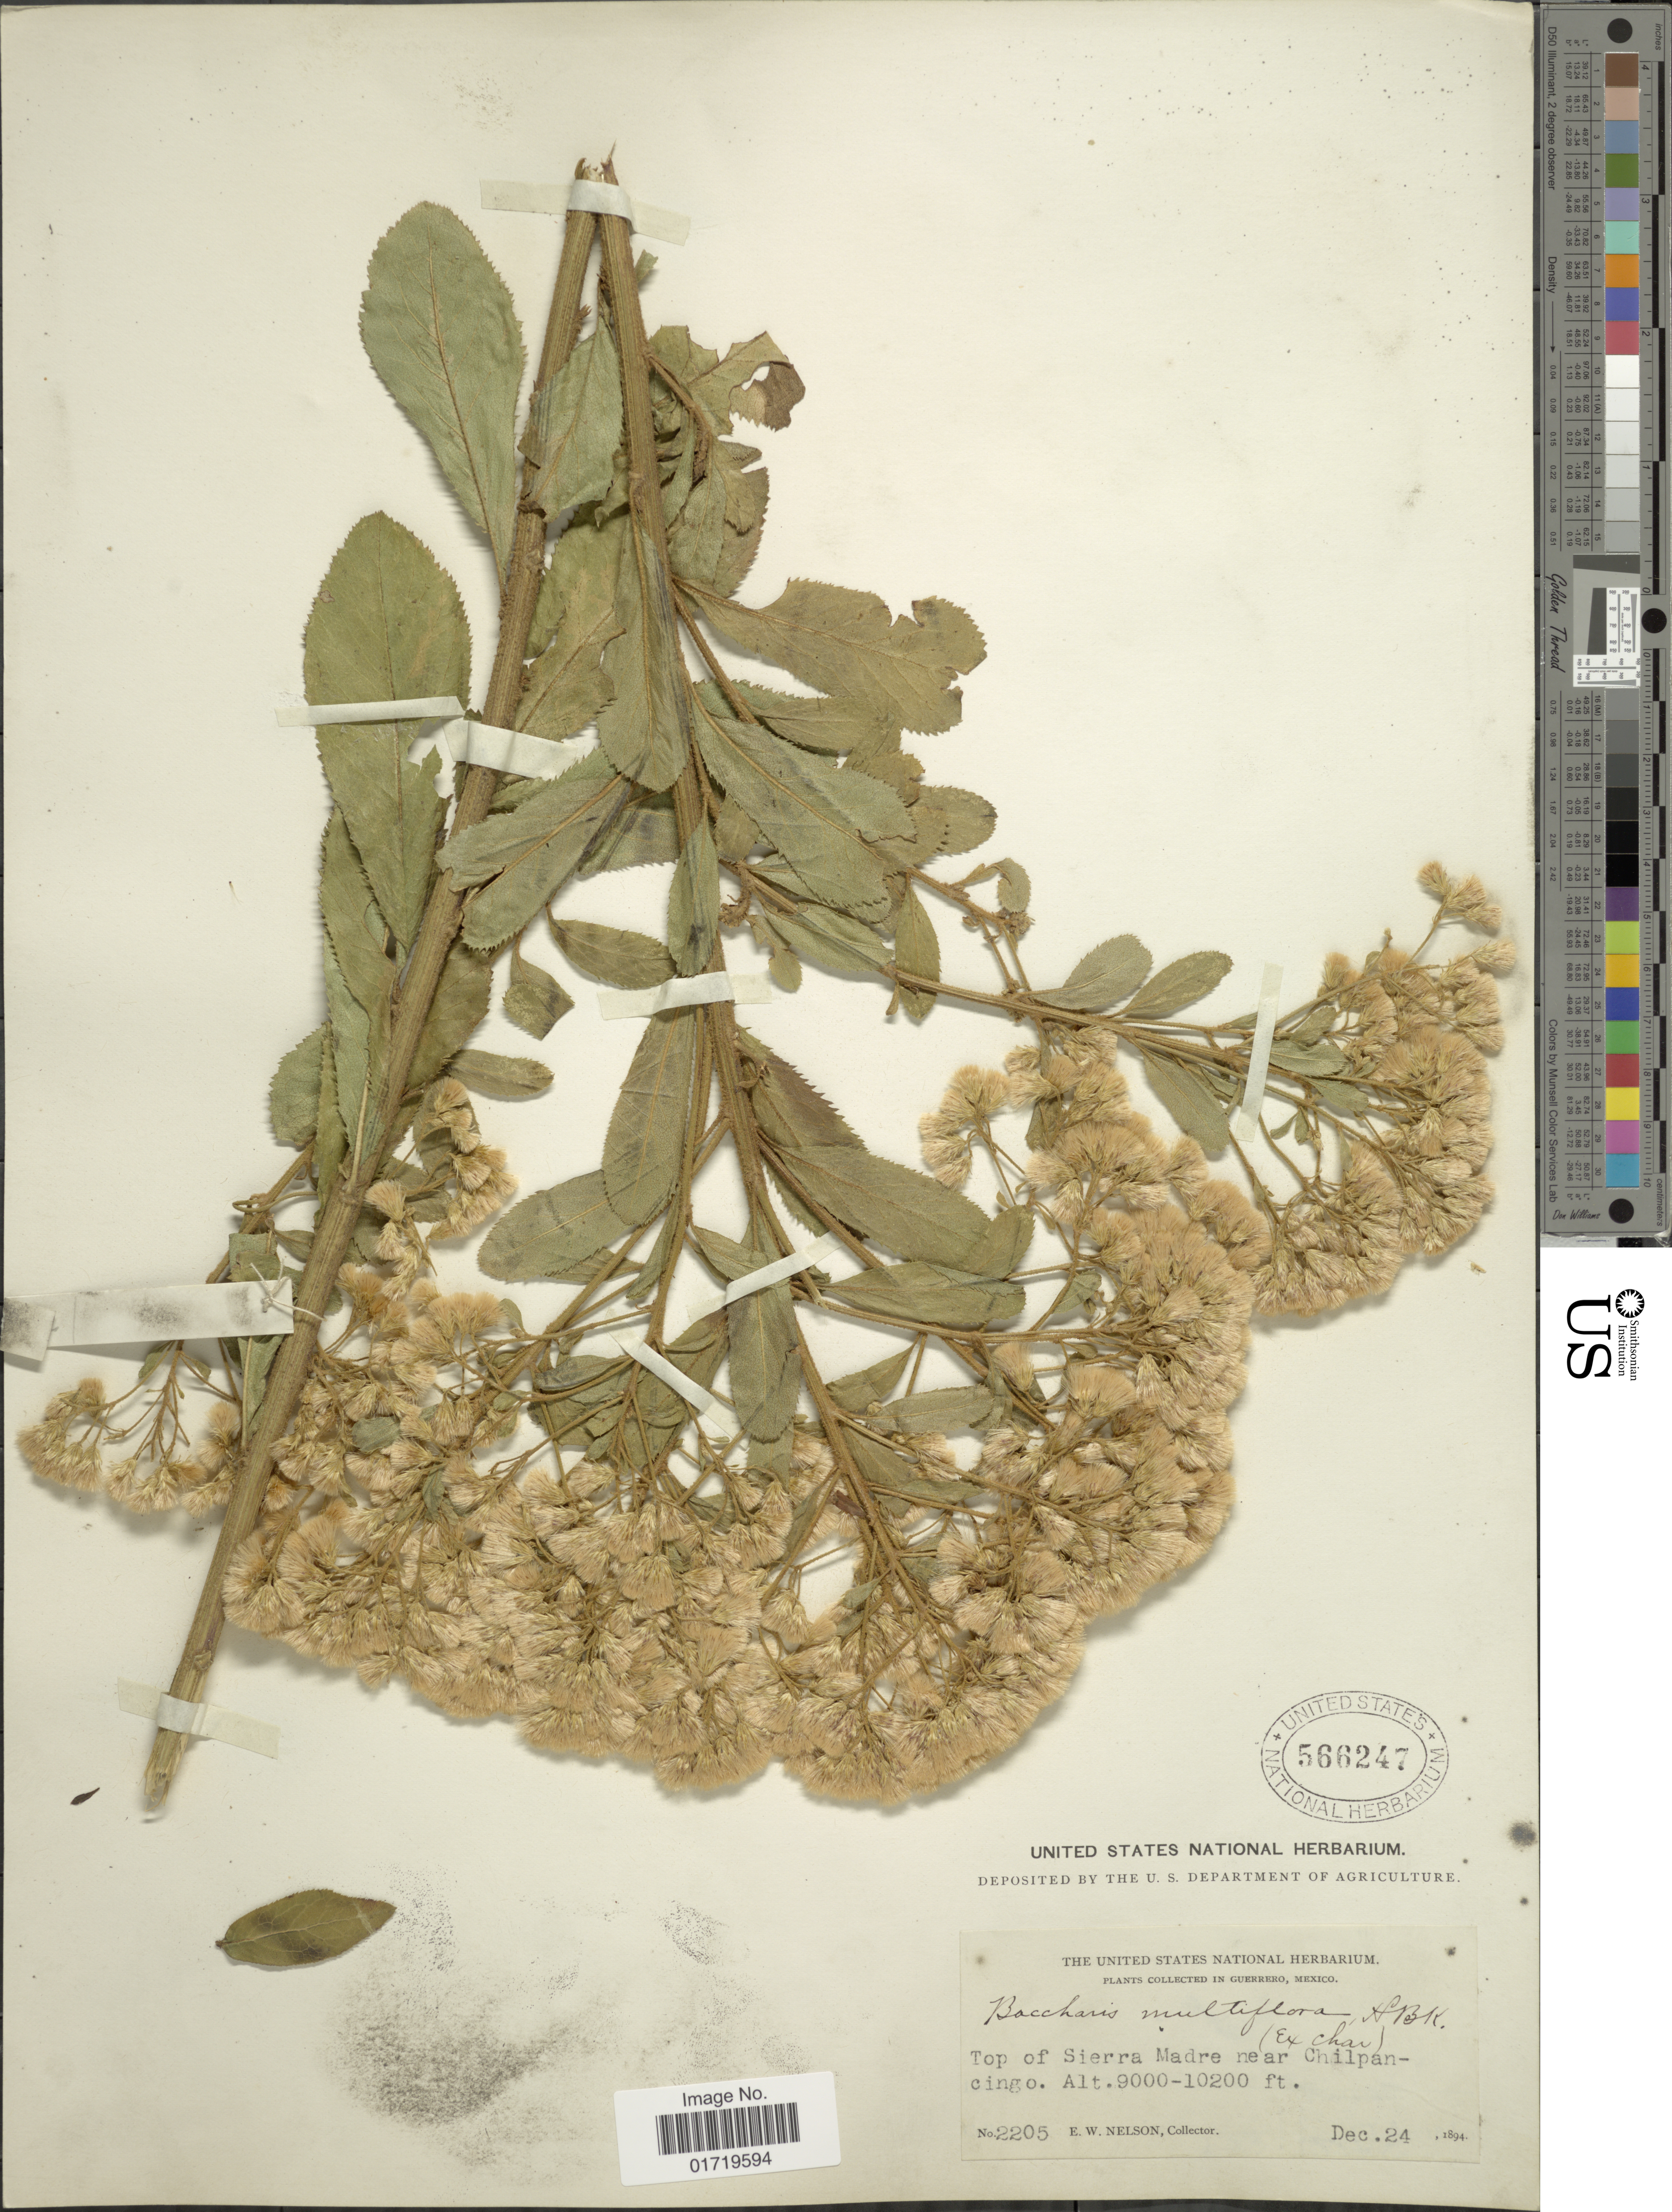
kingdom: Plantae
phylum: Tracheophyta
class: Magnoliopsida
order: Asterales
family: Asteraceae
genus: Baccharis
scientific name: Baccharis multiflora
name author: Kunth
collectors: E. W. Nelson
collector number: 2205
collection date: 1894-12-24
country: Mexico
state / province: Guerrero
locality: Top of Sierra Madre near Chilpancingo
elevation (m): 2743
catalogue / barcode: US 566247